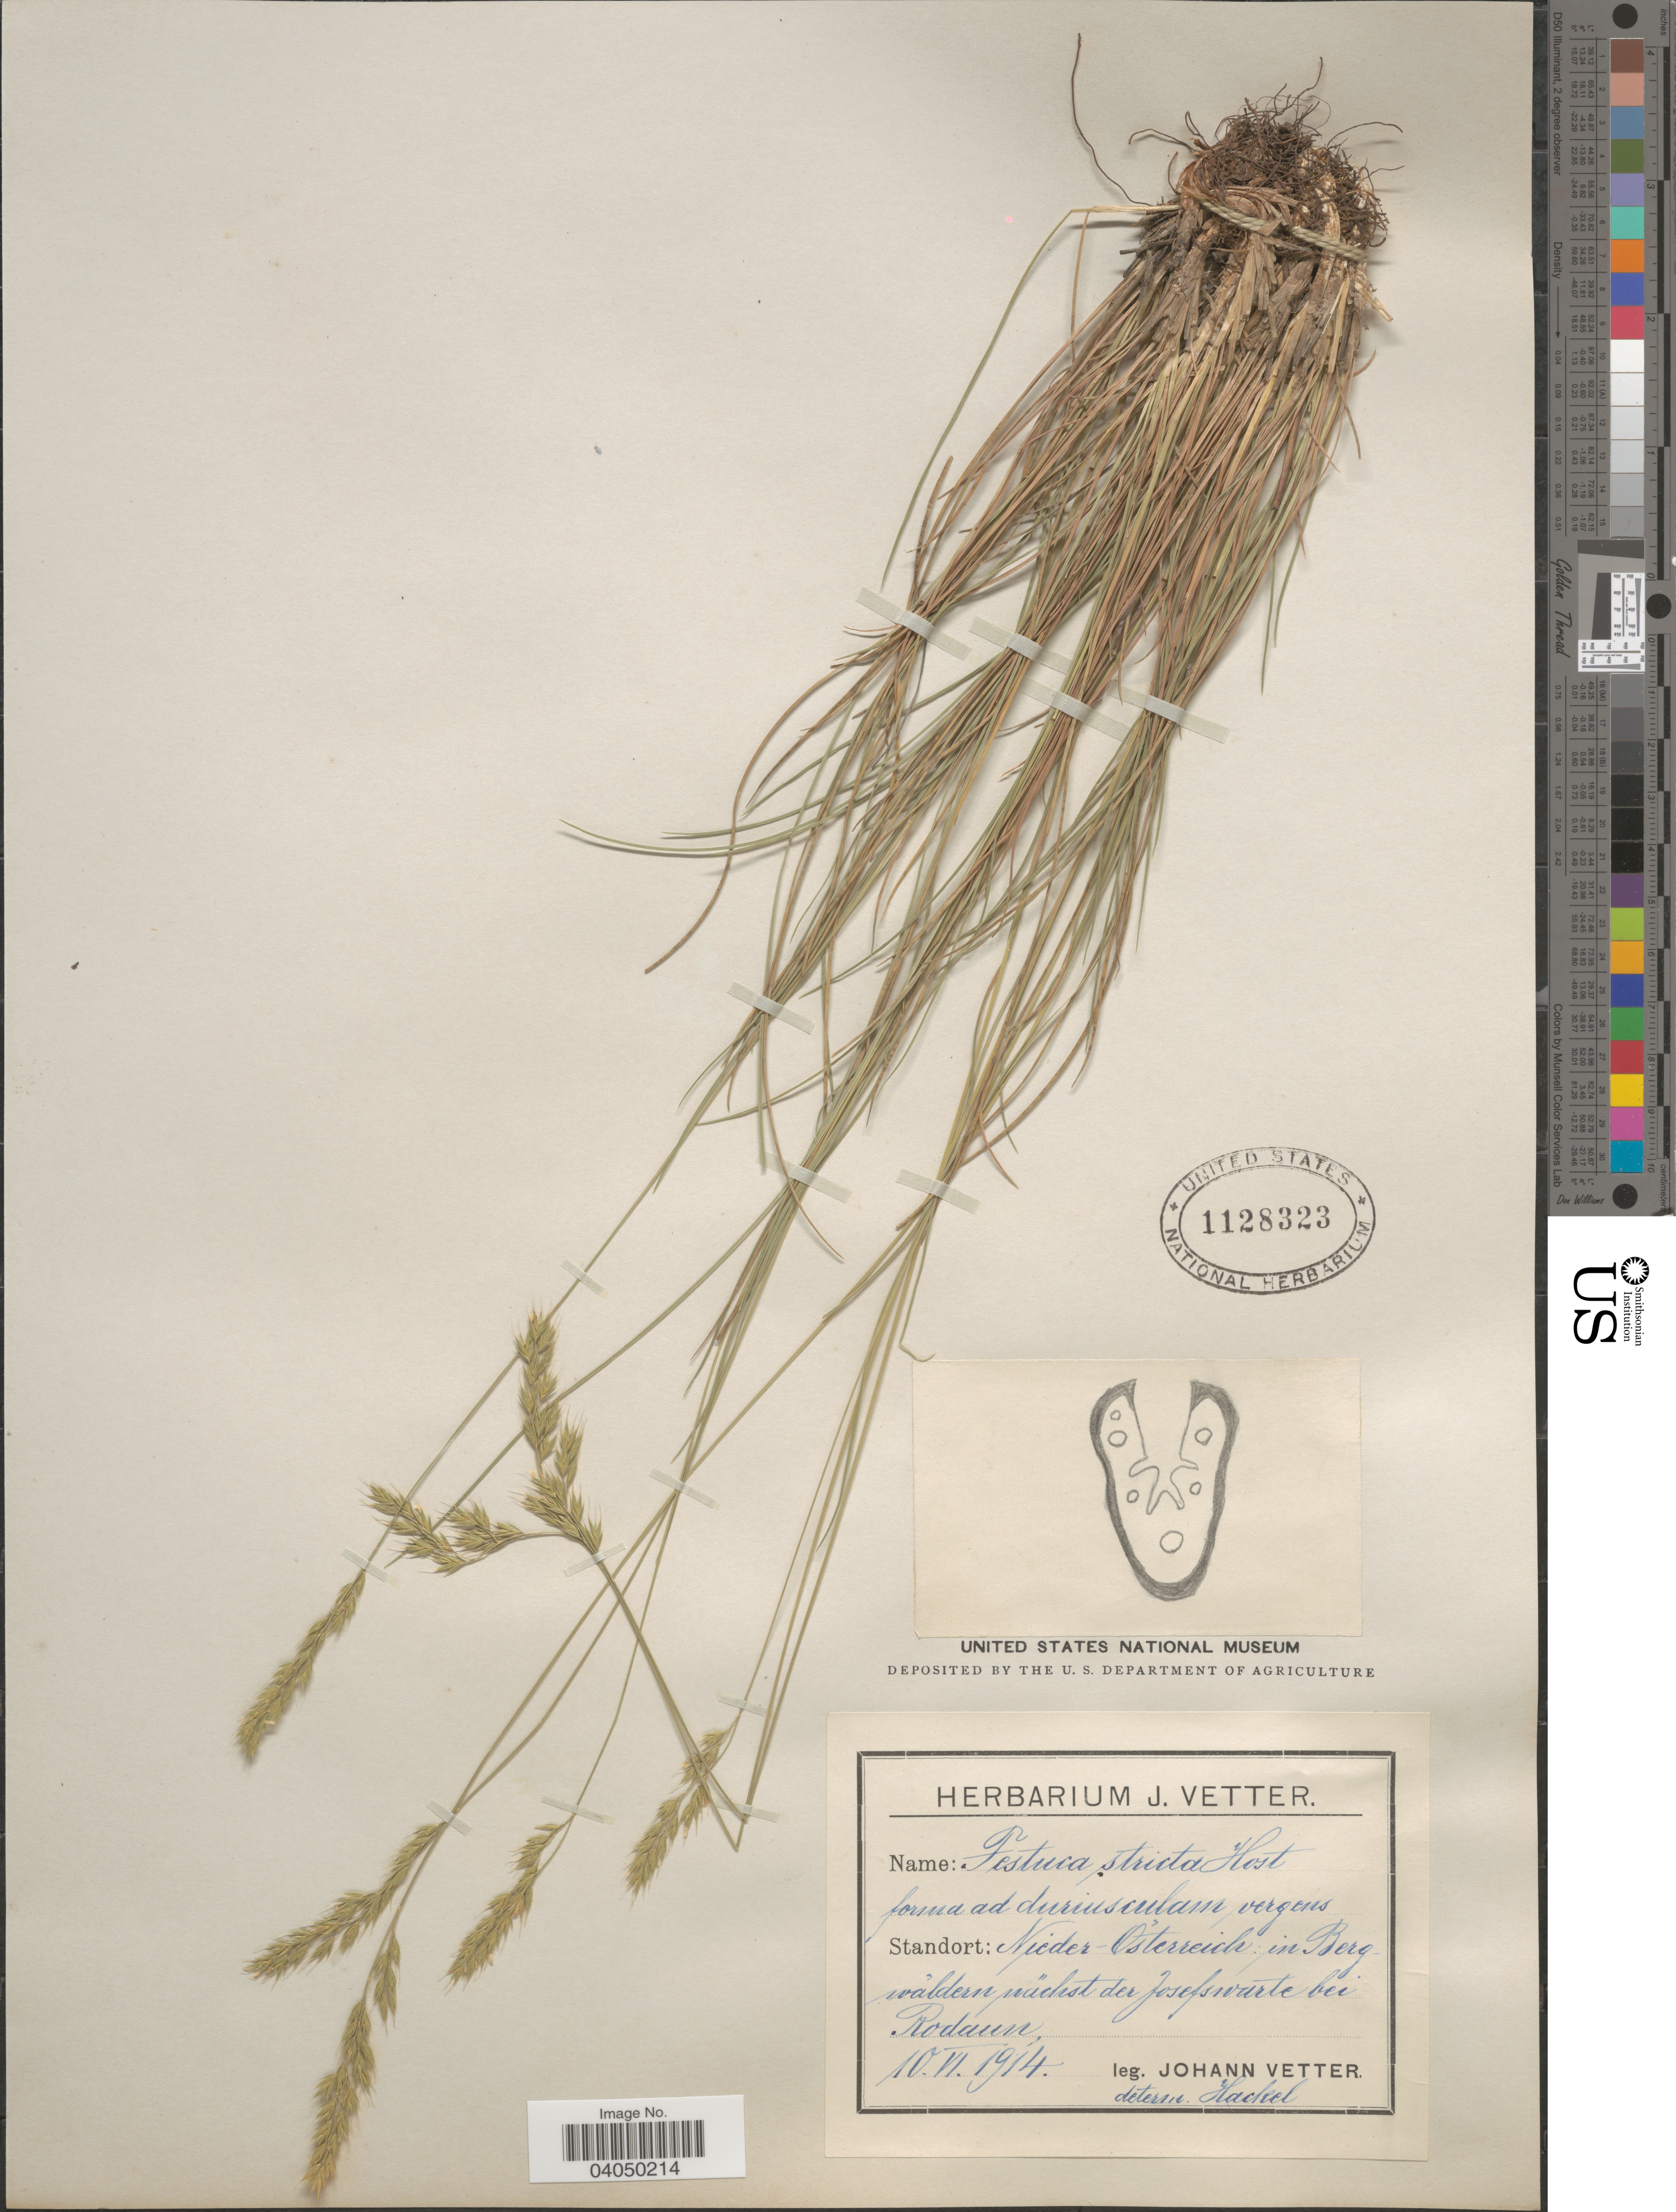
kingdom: Plantae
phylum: Tracheophyta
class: Liliopsida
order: Poales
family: Poaceae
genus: Festuca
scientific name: Festuca stricta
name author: Host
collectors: J. Vetter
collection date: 1914-06-10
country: Austria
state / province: Niederosterreich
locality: In Bergwäldern nächst der Josefswarte bei Rodaun.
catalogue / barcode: US 1128323